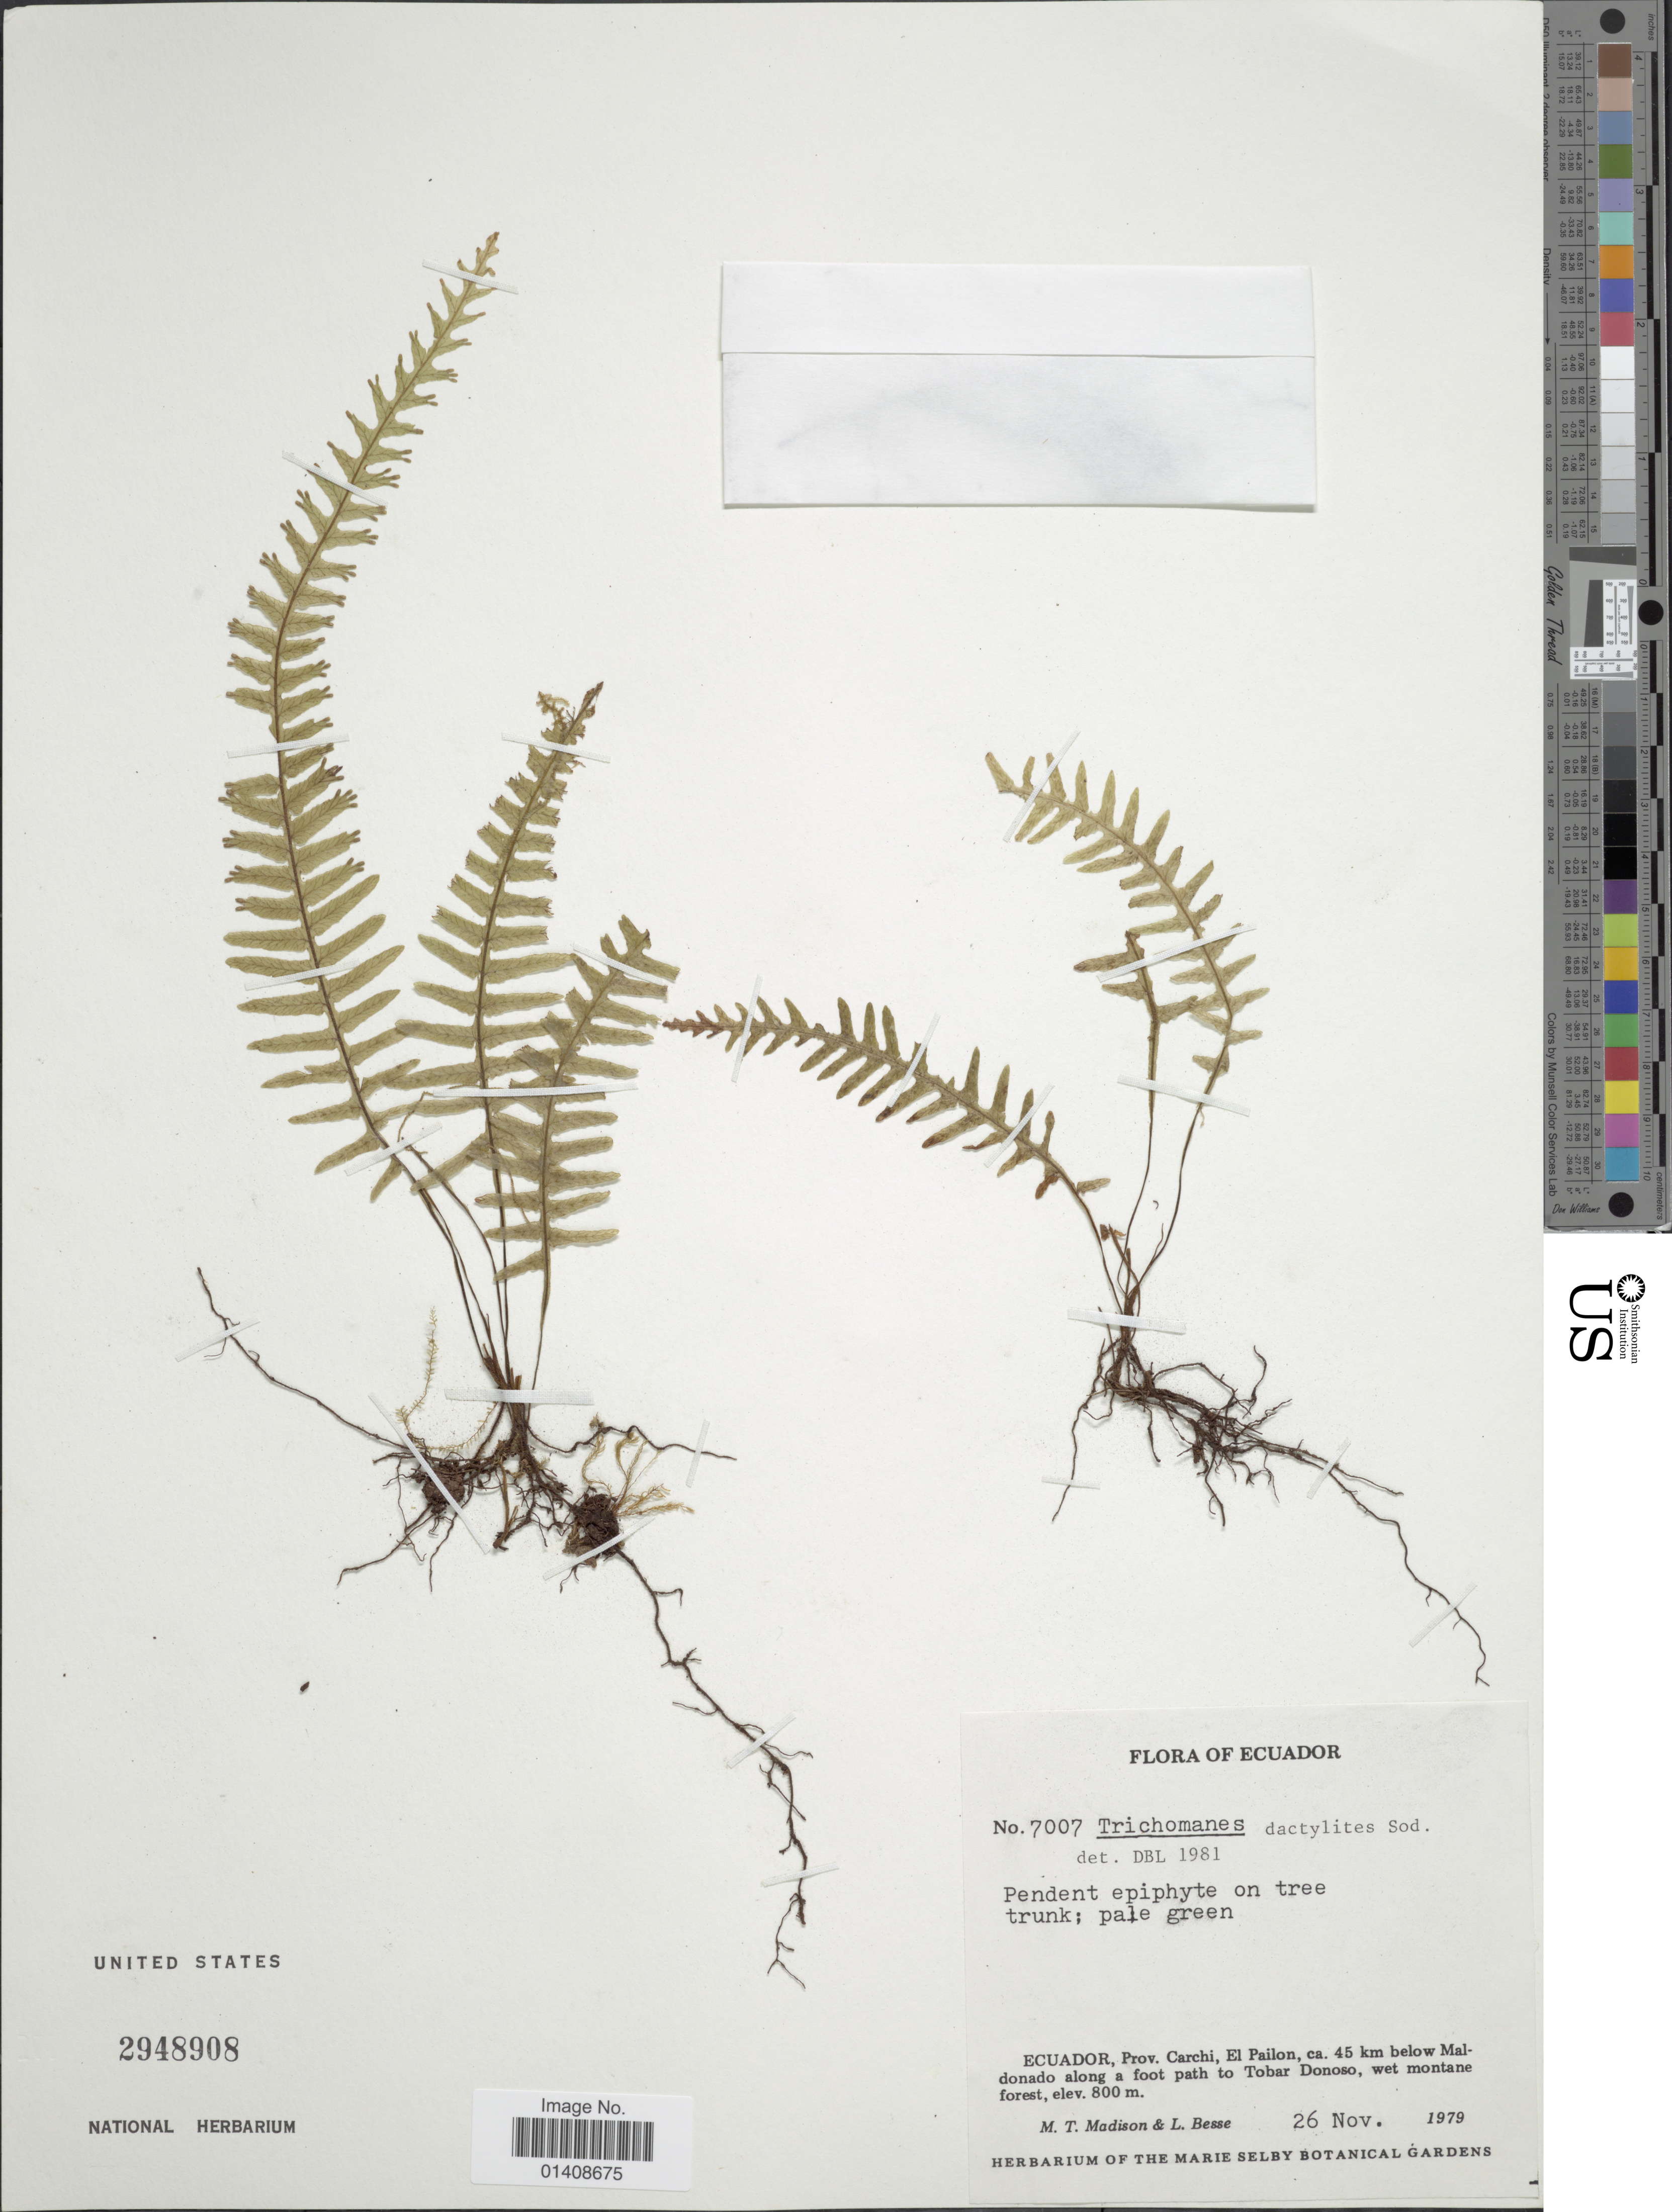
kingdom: Plantae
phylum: Tracheophyta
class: Polypodiopsida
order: Hymenophyllales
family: Hymenophyllaceae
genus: Trichomanes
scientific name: Trichomanes dactylites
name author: Sodiro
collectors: M. T. Madison & L. Besse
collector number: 7007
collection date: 1979-11-26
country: Ecuador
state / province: Carchi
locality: El Pailon, 45 km below Maldonado along a foot path to Tobar Donoso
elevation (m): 800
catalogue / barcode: US 2948908